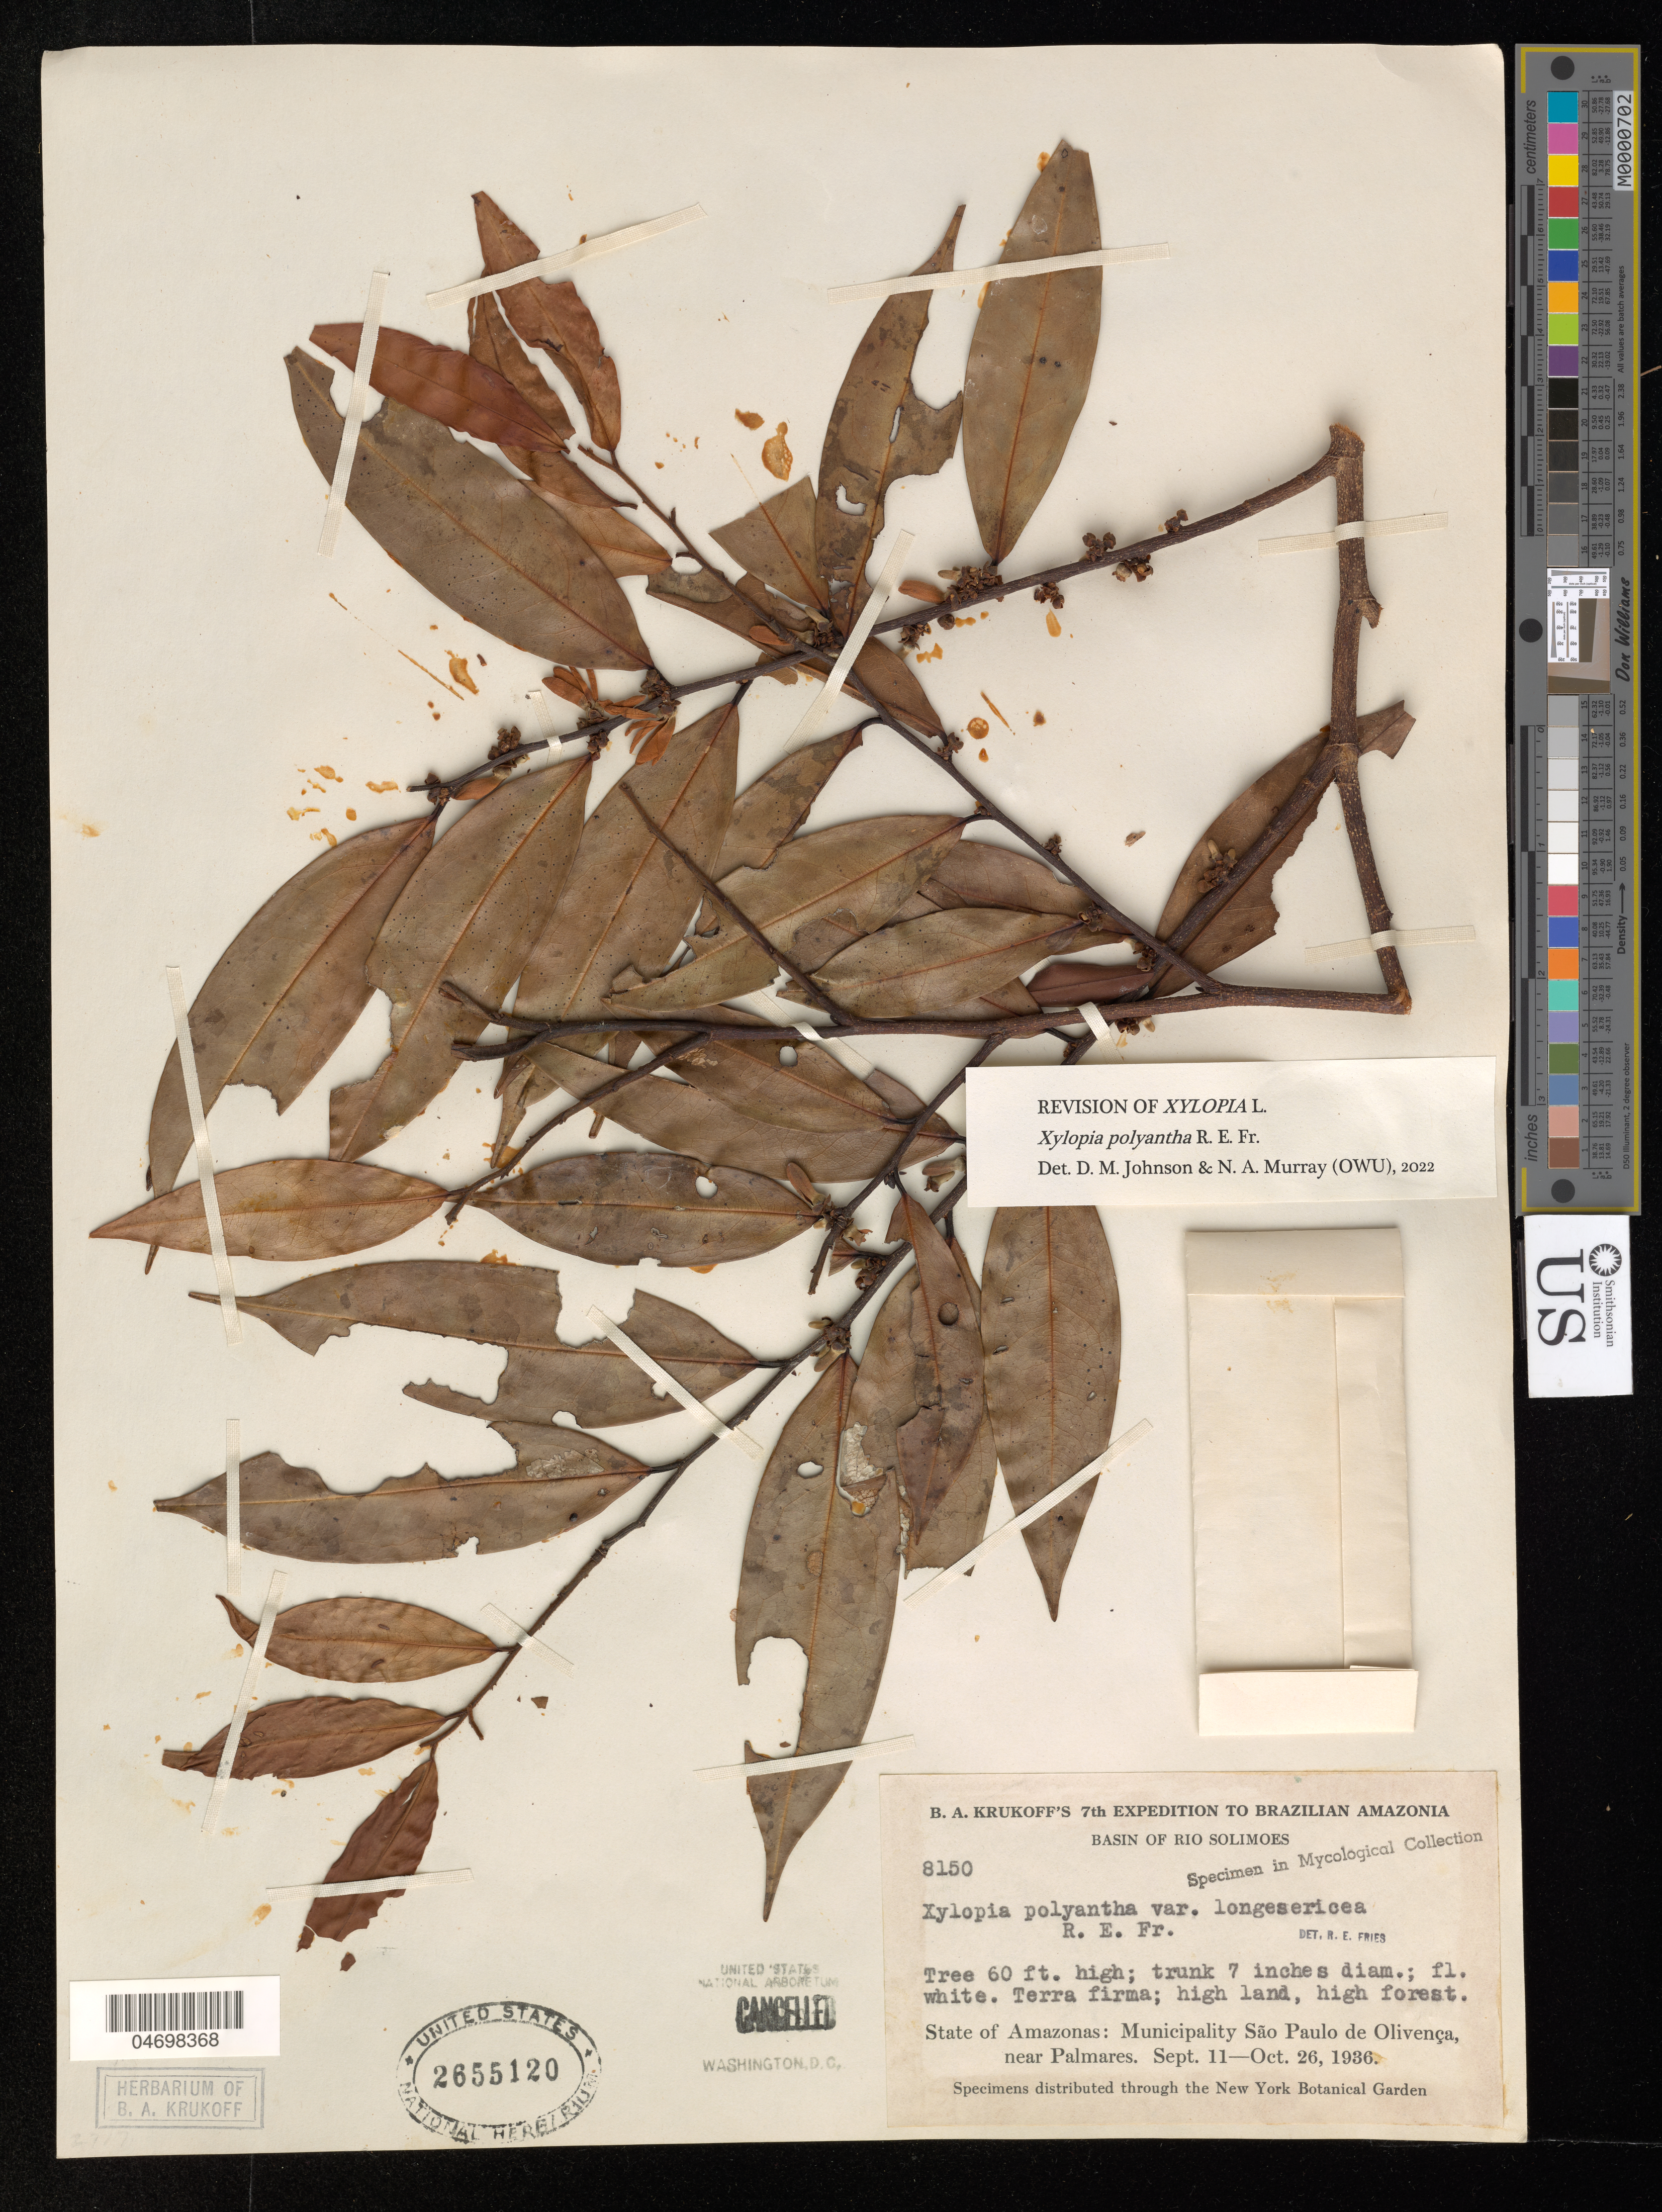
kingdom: Plantae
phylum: Tracheophyta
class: Magnoliopsida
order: Magnoliales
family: Annonaceae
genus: Xylopia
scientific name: Xylopia polyantha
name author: R.E. Fr.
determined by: Johnson, D. M.; Murray, N. A.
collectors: B. A. Krukoff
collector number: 8150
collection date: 1936-09-11,1936-10-26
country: Brazil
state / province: Amazonas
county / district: São Paulo de Olivença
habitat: Terra firma; high land; high forest.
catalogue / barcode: US 2655120